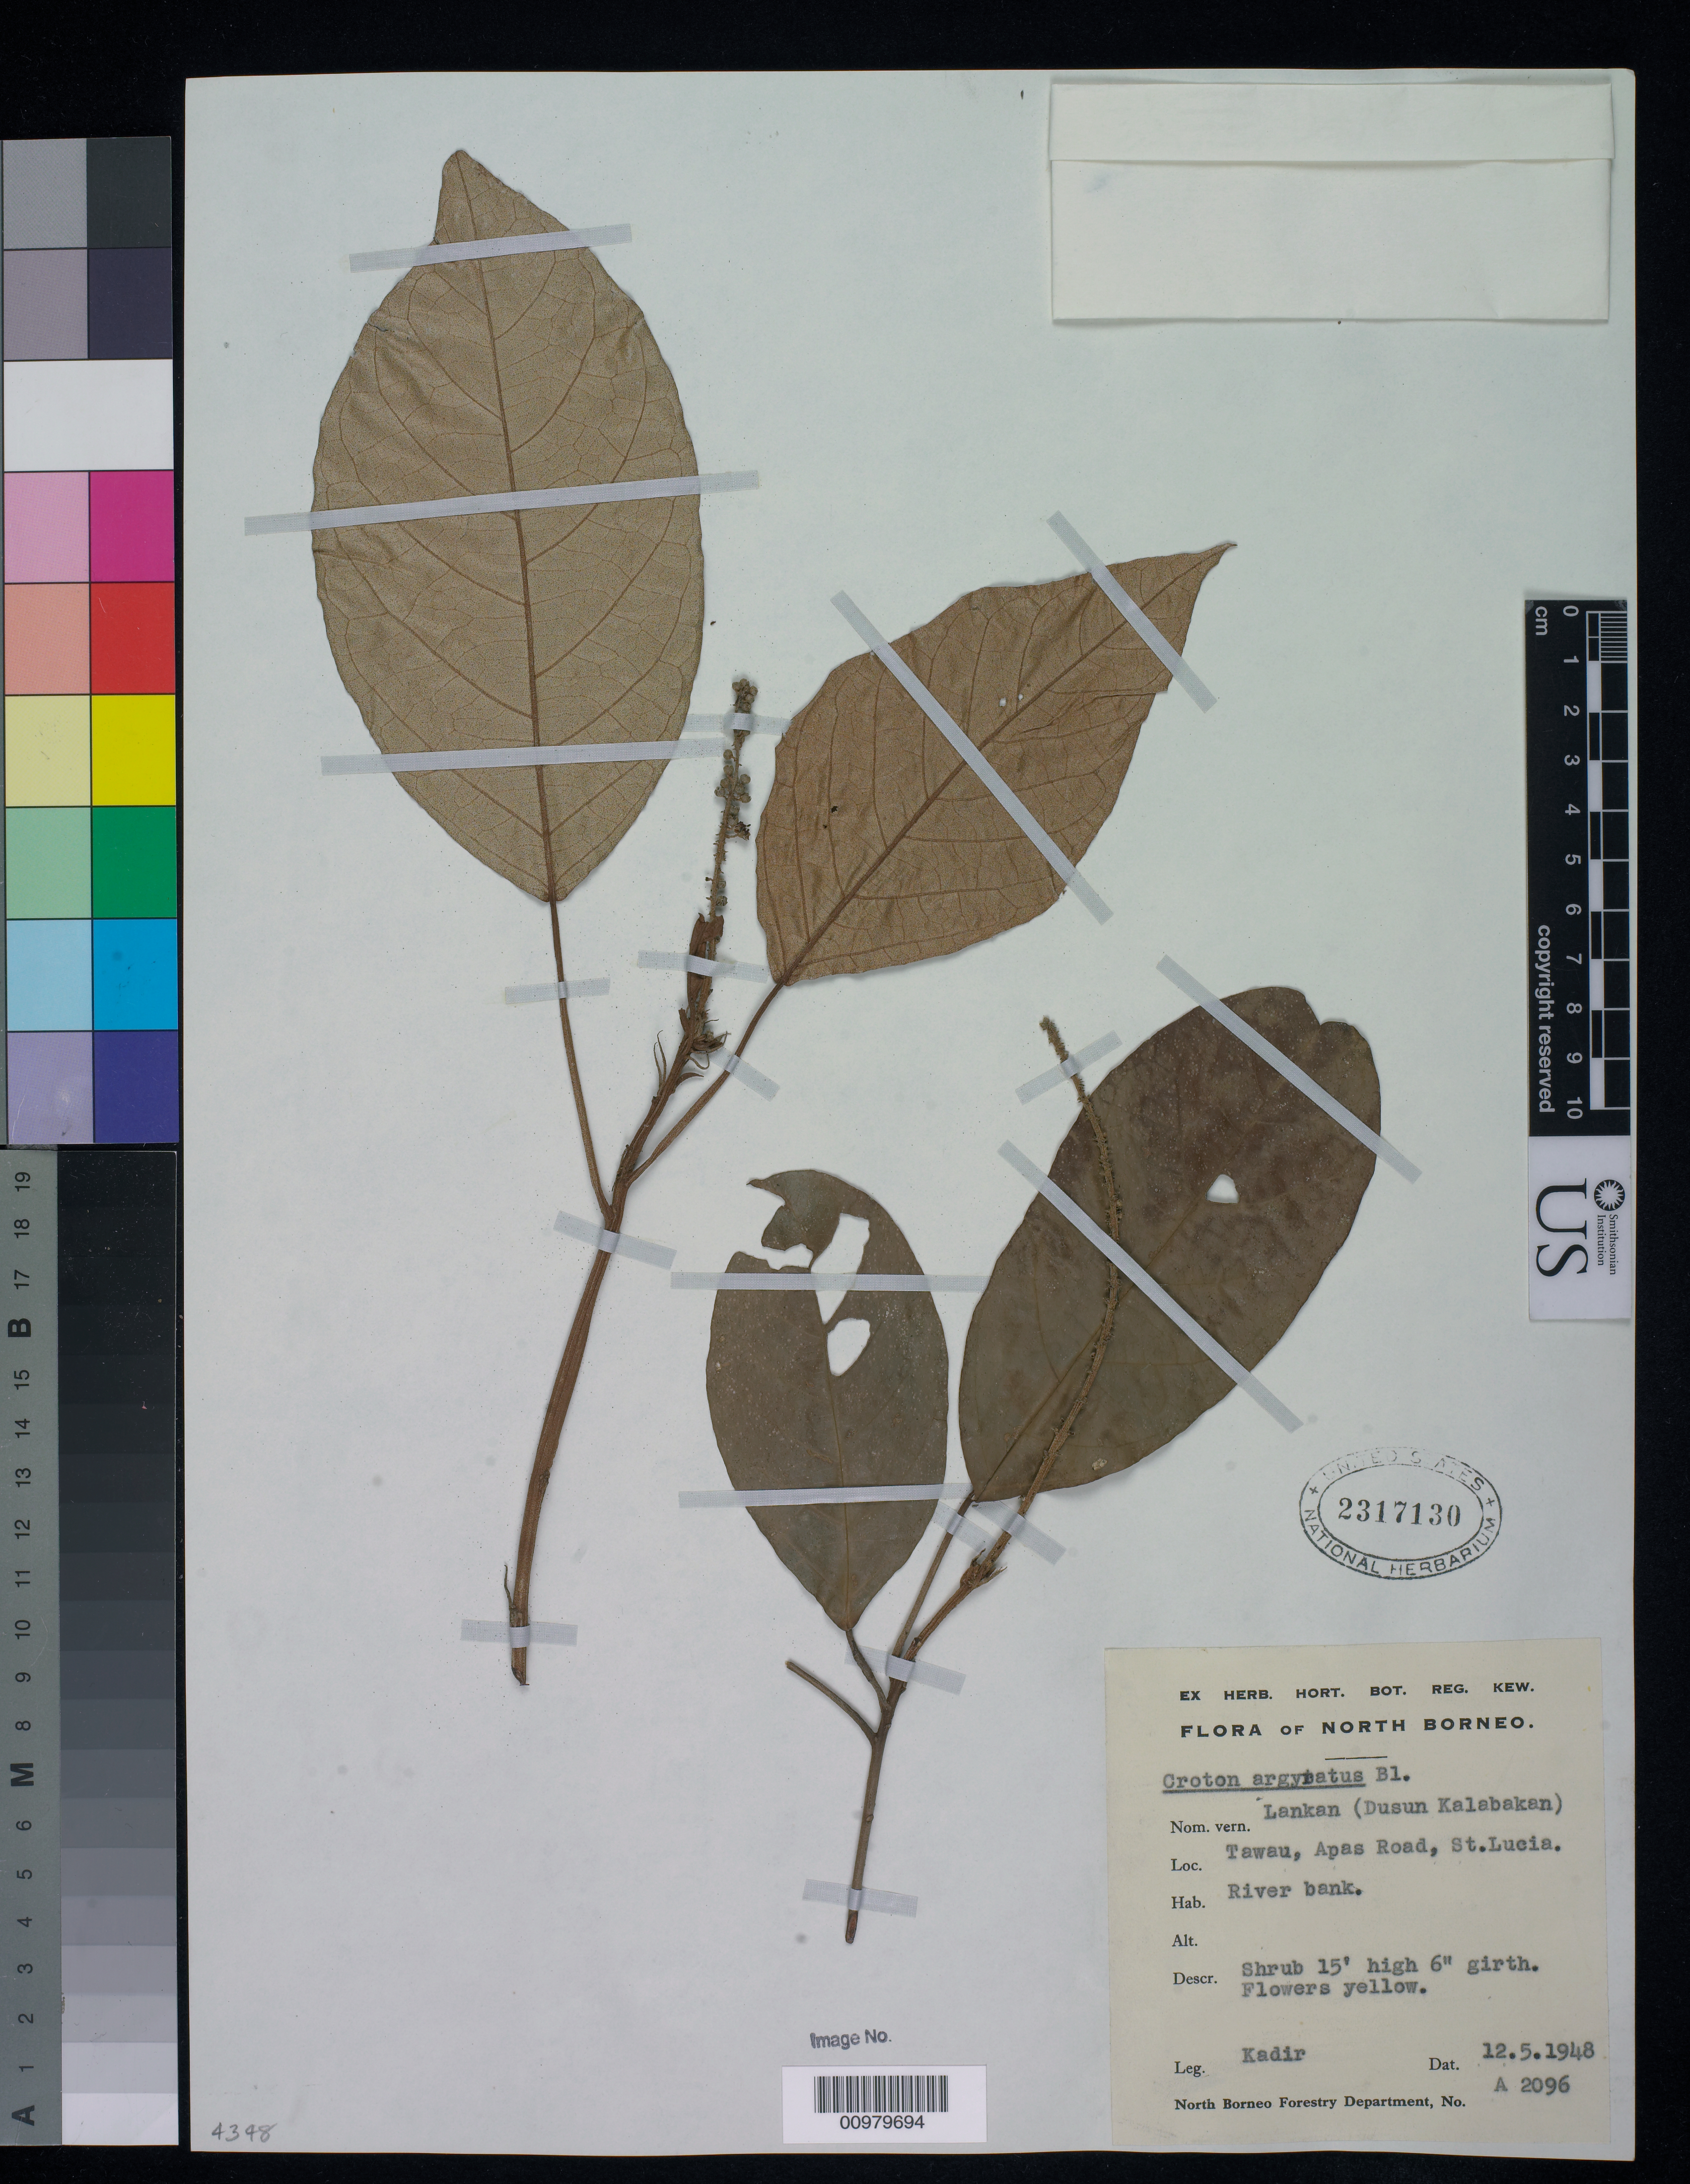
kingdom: Plantae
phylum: Tracheophyta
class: Magnoliopsida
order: Malpighiales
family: Euphorbiaceae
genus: Croton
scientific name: Croton argyratus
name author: Blume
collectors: Kadir Bin Abdul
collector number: A 2096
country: Indonesia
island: Borneo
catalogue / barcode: US 2317130